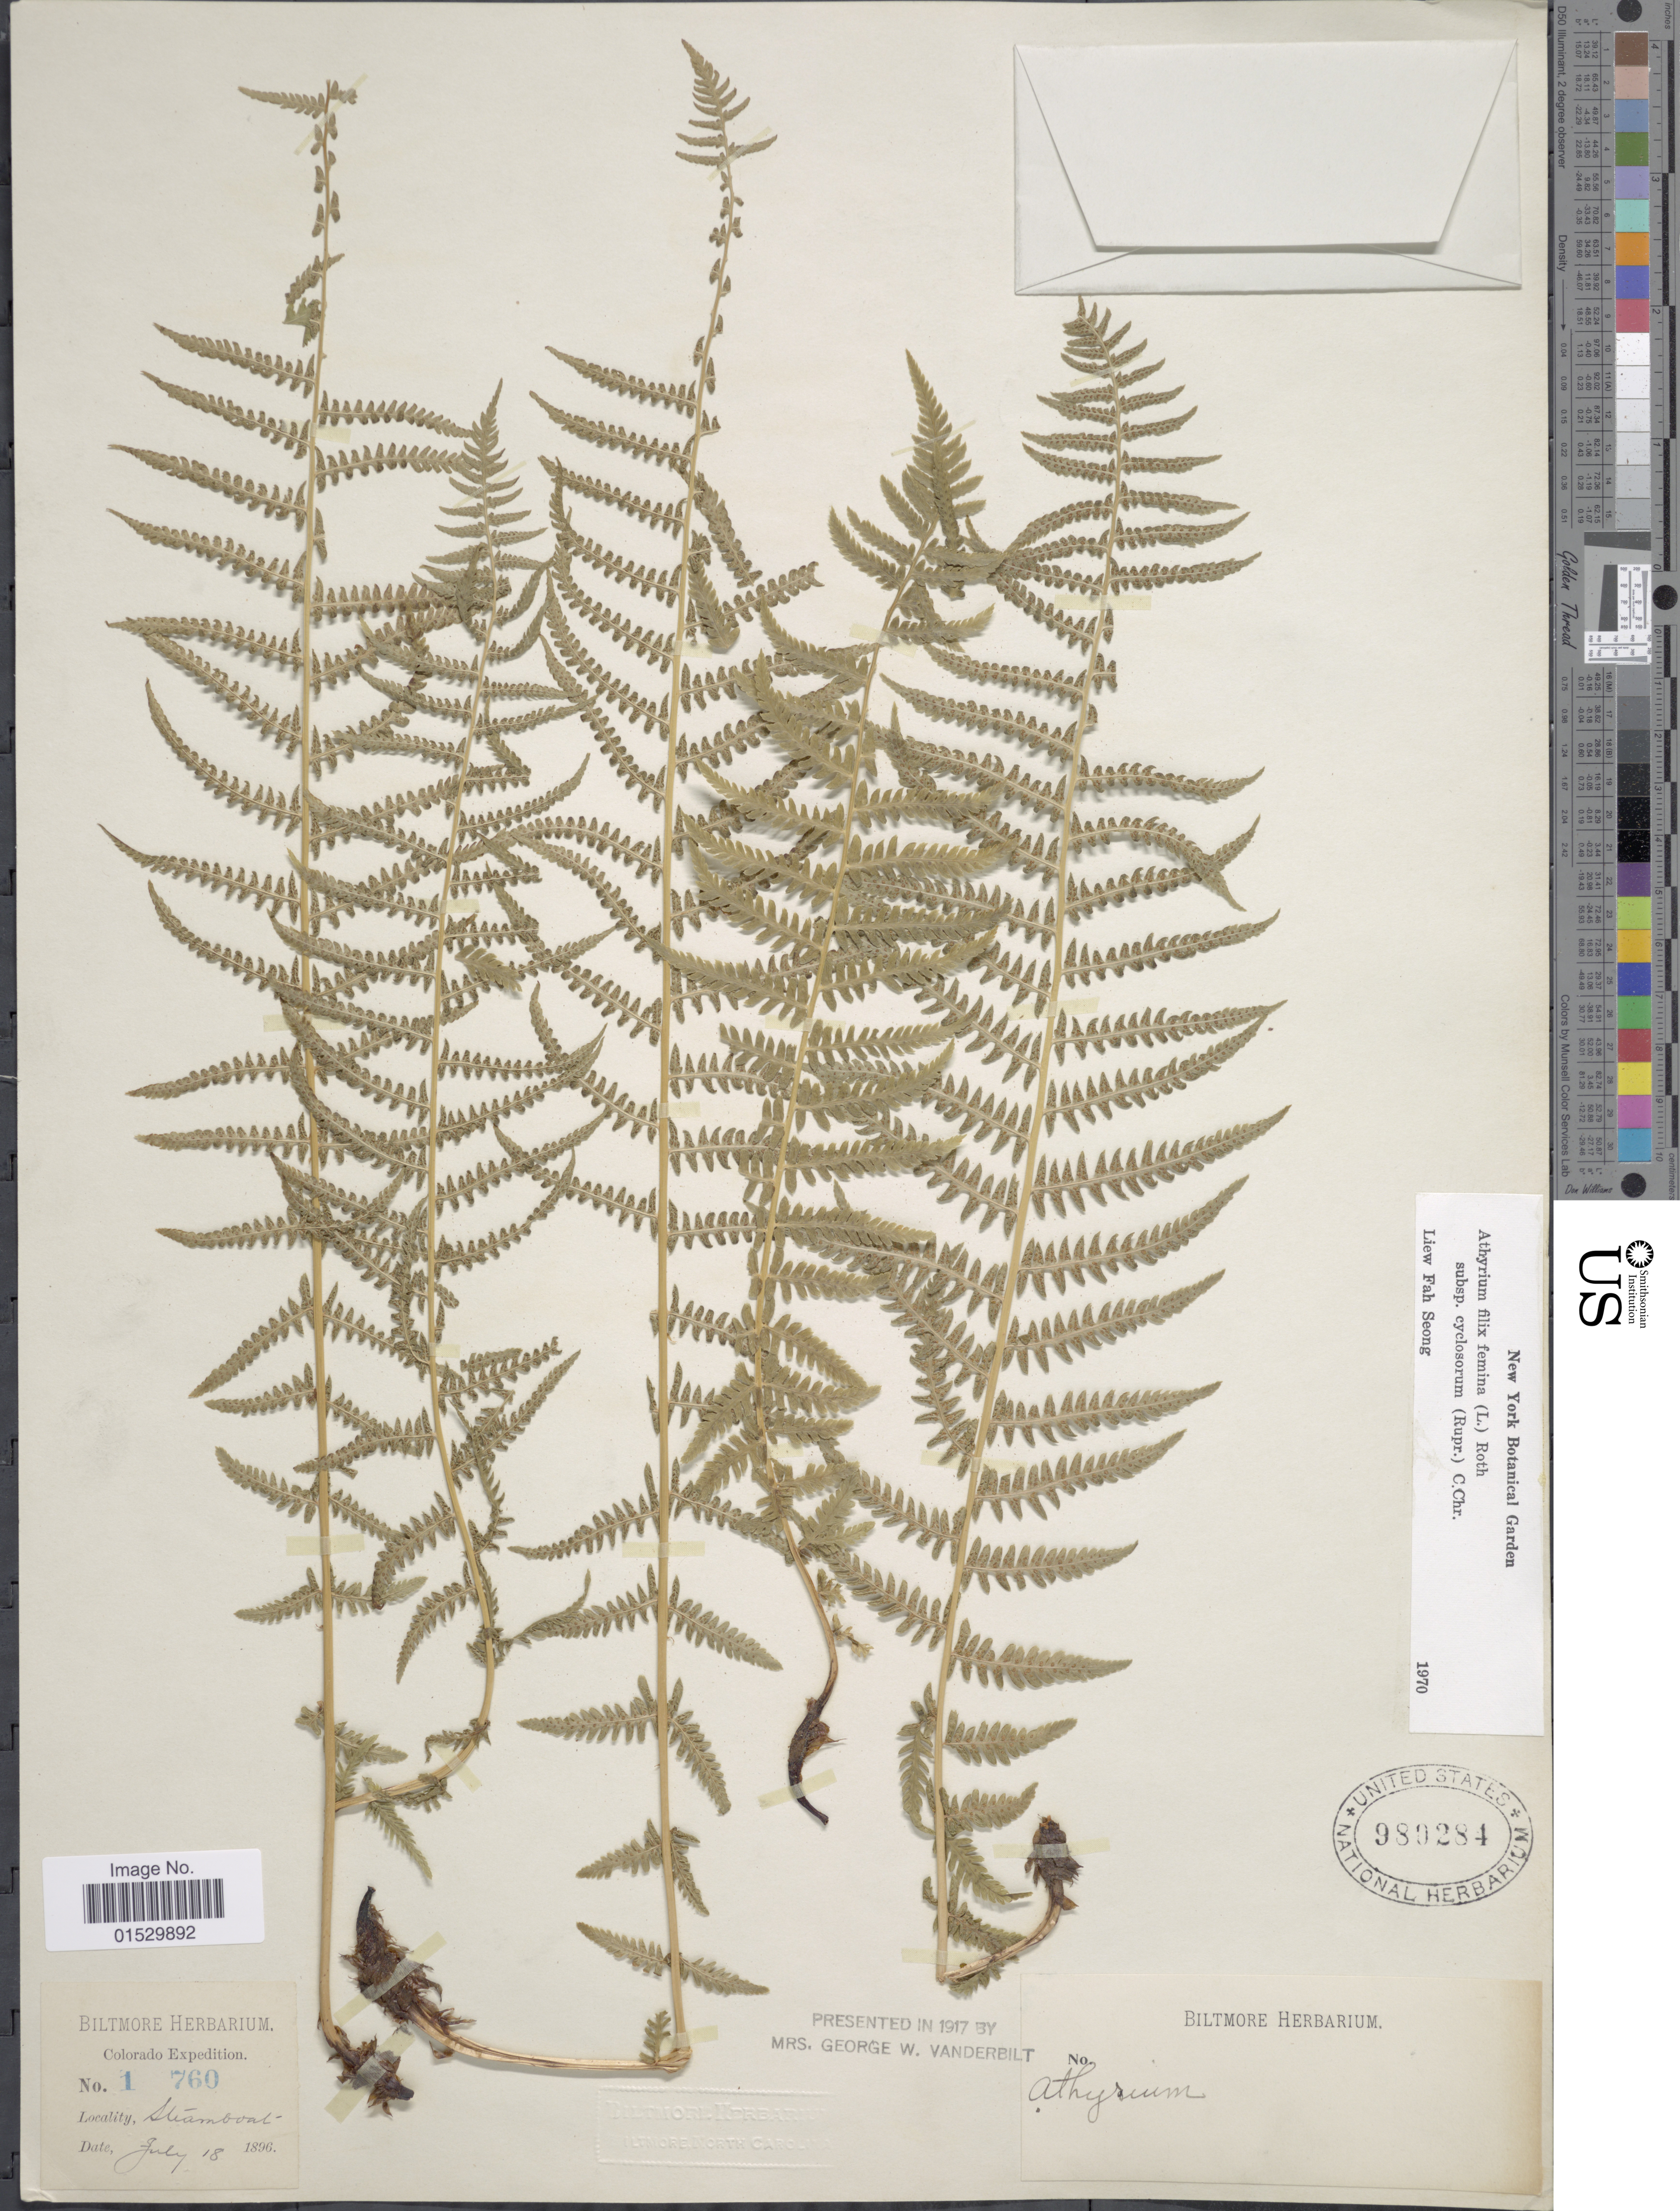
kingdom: Plantae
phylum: Tracheophyta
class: Polypodiopsida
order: Polypodiales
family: Athyriaceae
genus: Athyrium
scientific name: Athyrium filix-femina subsp. cyclosorum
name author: (Rupr.) C. Chr.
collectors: ex herb. Biltmore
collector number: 1 760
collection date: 1896-07-18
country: United States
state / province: Colorado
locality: Steamboat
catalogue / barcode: US 989284